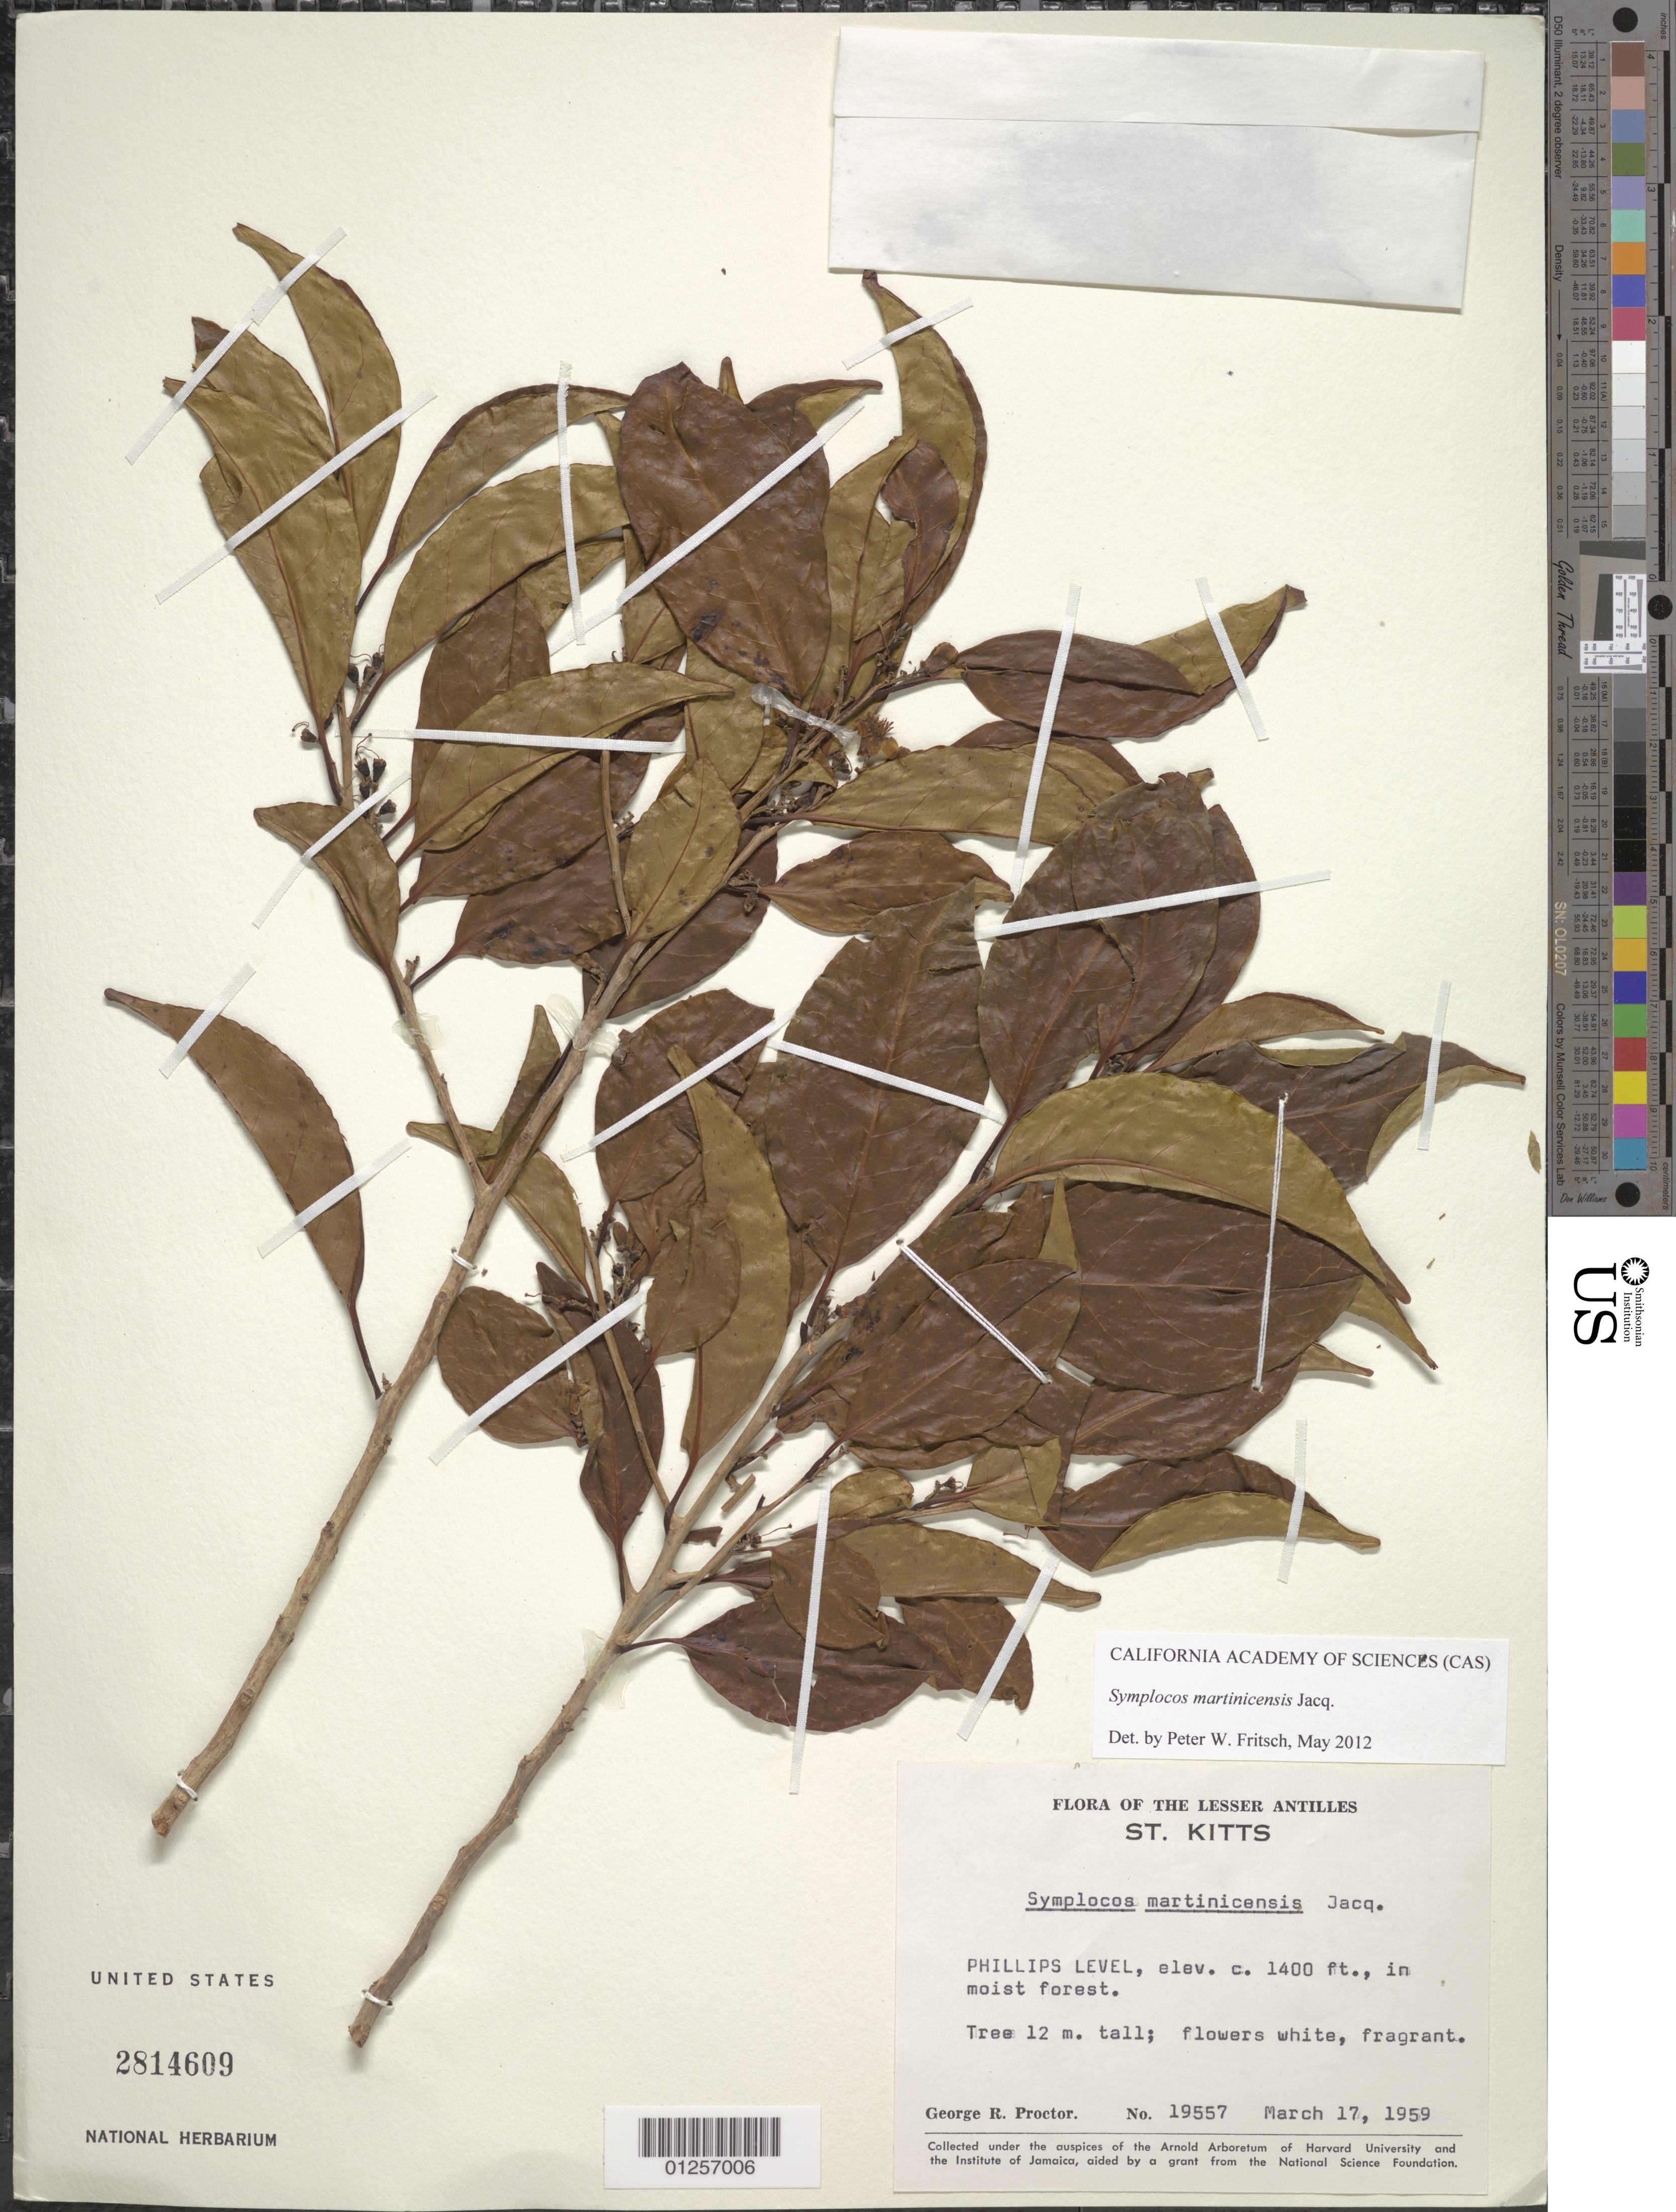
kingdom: Plantae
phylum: Tracheophyta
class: Magnoliopsida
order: Ericales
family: Symplocaceae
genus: Symplocos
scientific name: Symplocos martinicensis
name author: Jacq.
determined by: Fritsch, Peter W.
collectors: G. R. Proctor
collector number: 19557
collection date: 1959-03-17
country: St. Christopher-Nevis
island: St. Kitts I.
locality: Phillips Level.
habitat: Moist forest.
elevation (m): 427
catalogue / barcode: US 2814609